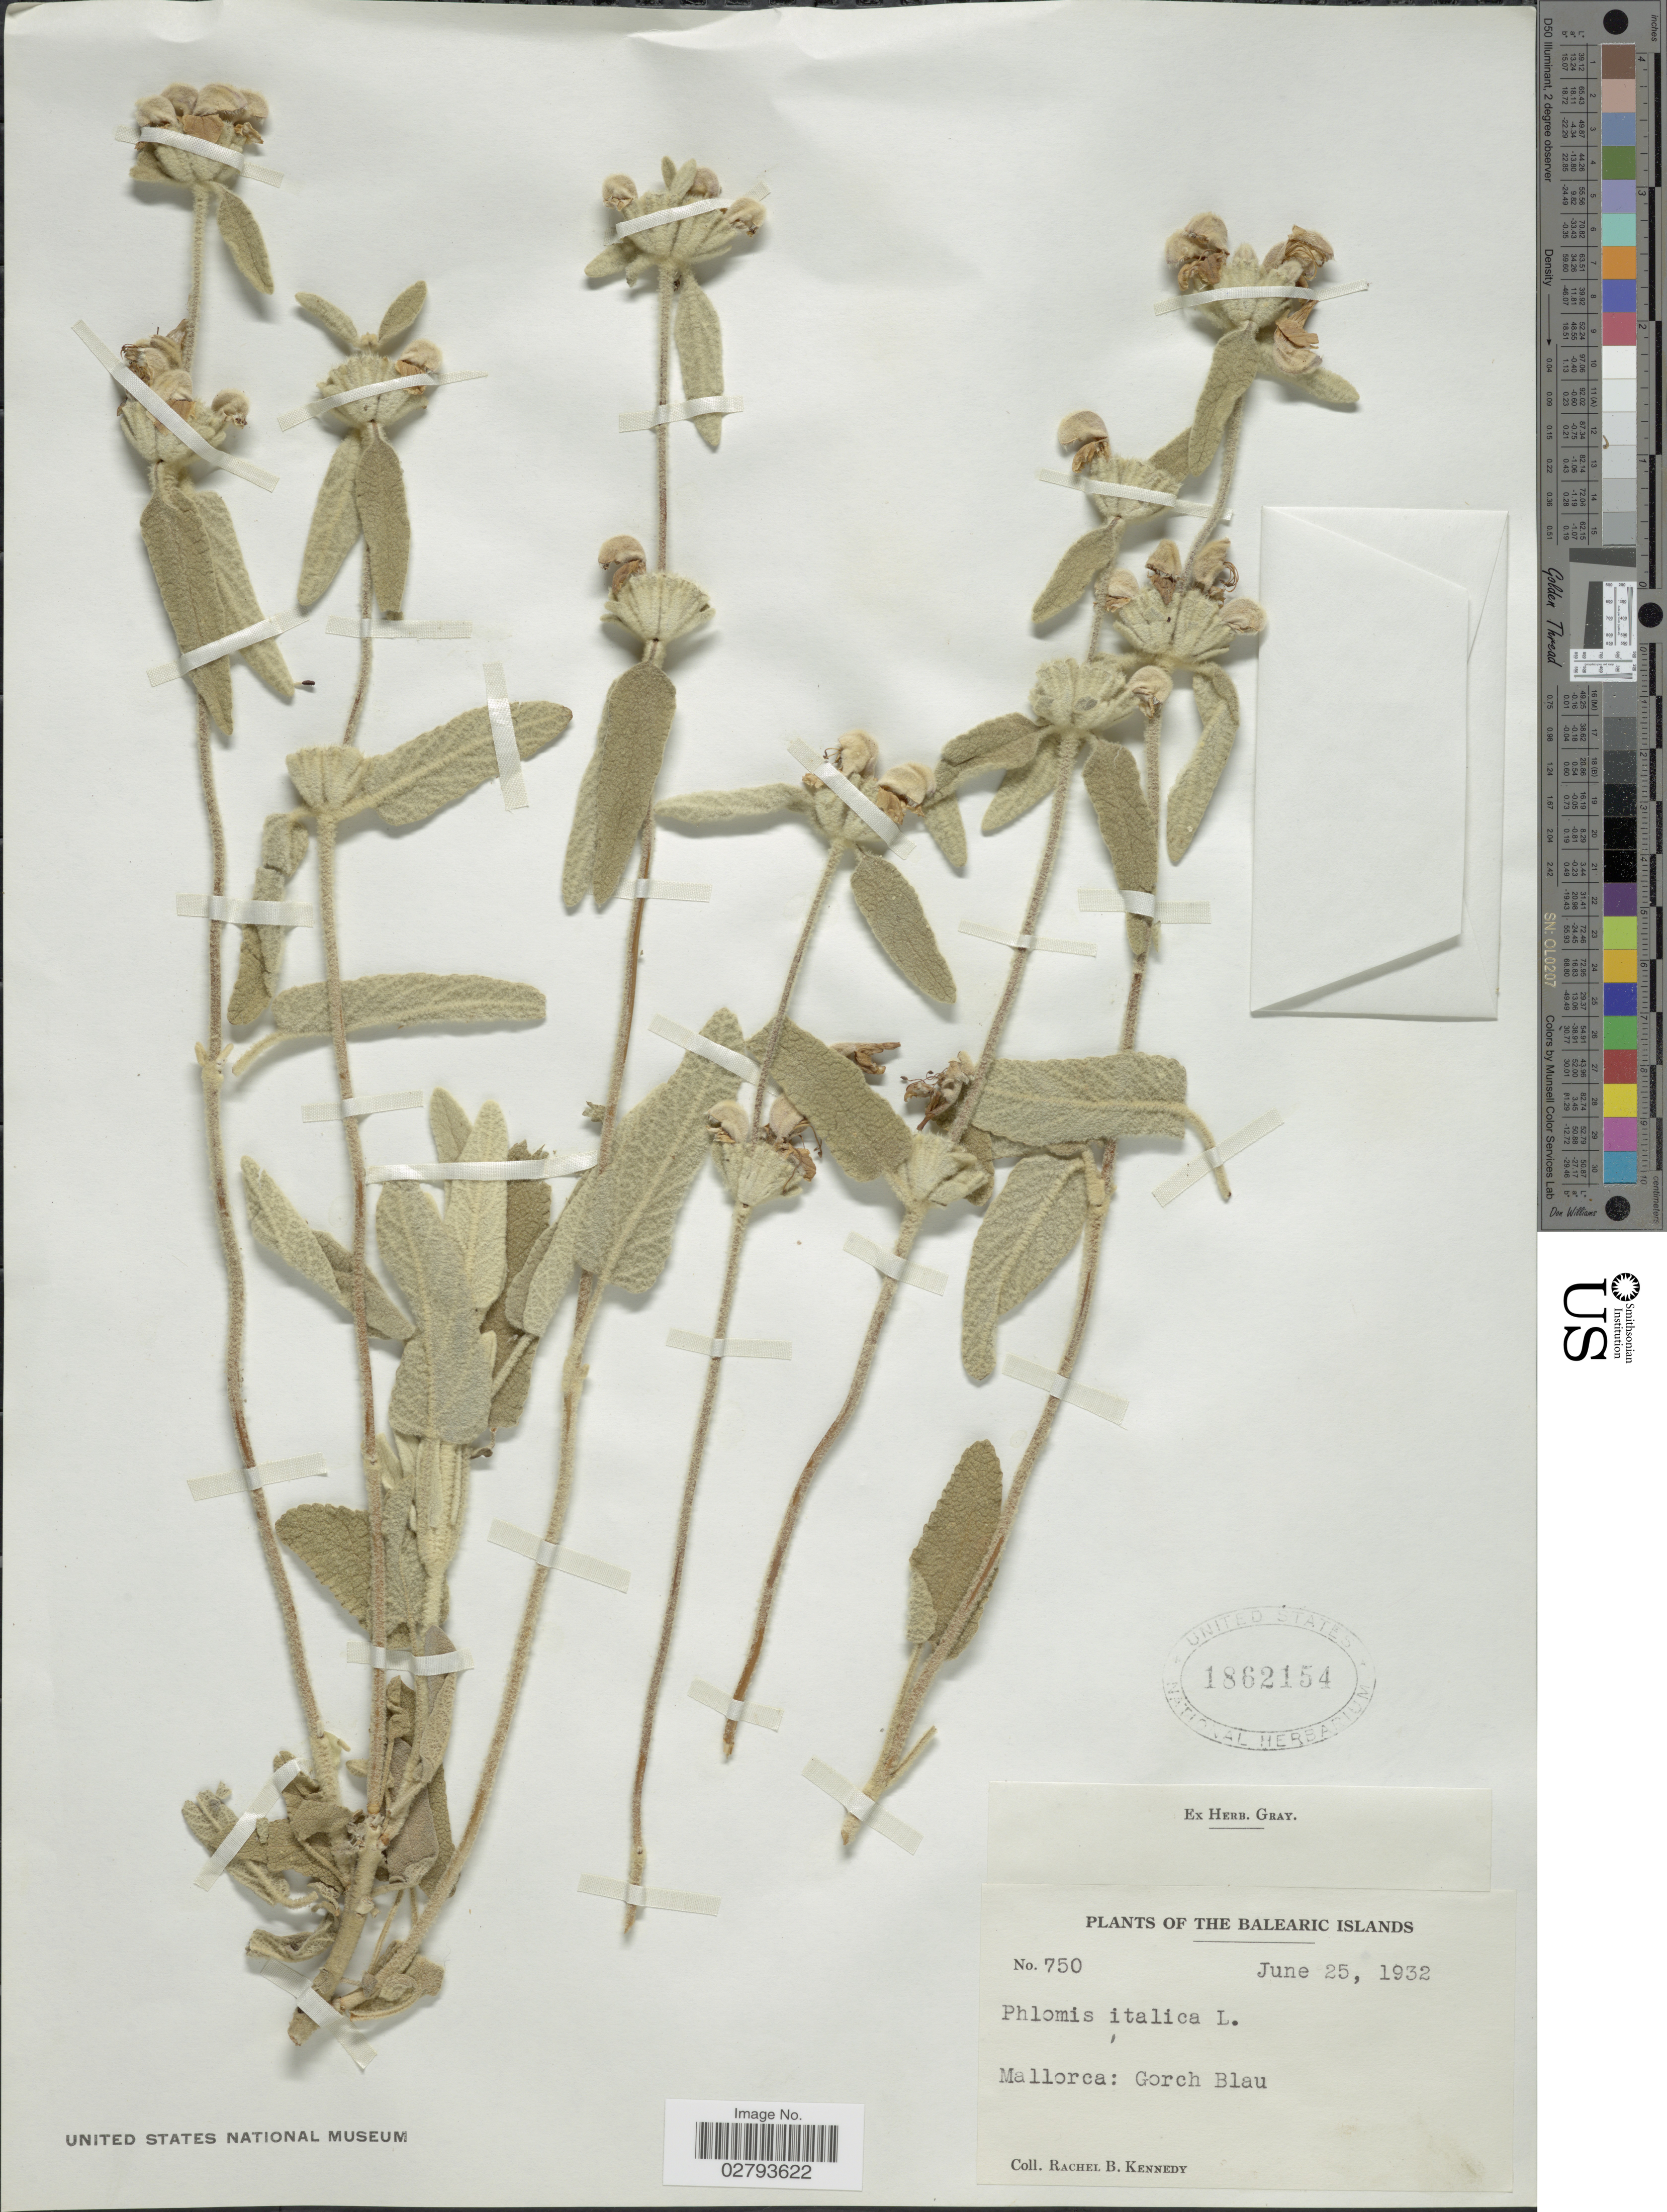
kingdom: Plantae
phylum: Tracheophyta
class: Magnoliopsida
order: Lamiales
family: Lamiaceae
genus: Phlomis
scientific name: Phlomis italica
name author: L.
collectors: Kennedy, R.B.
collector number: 750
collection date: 1932-06-25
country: Spain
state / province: Islas Baleares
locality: Mallorca: Gorch Blau.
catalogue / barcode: US 1862154